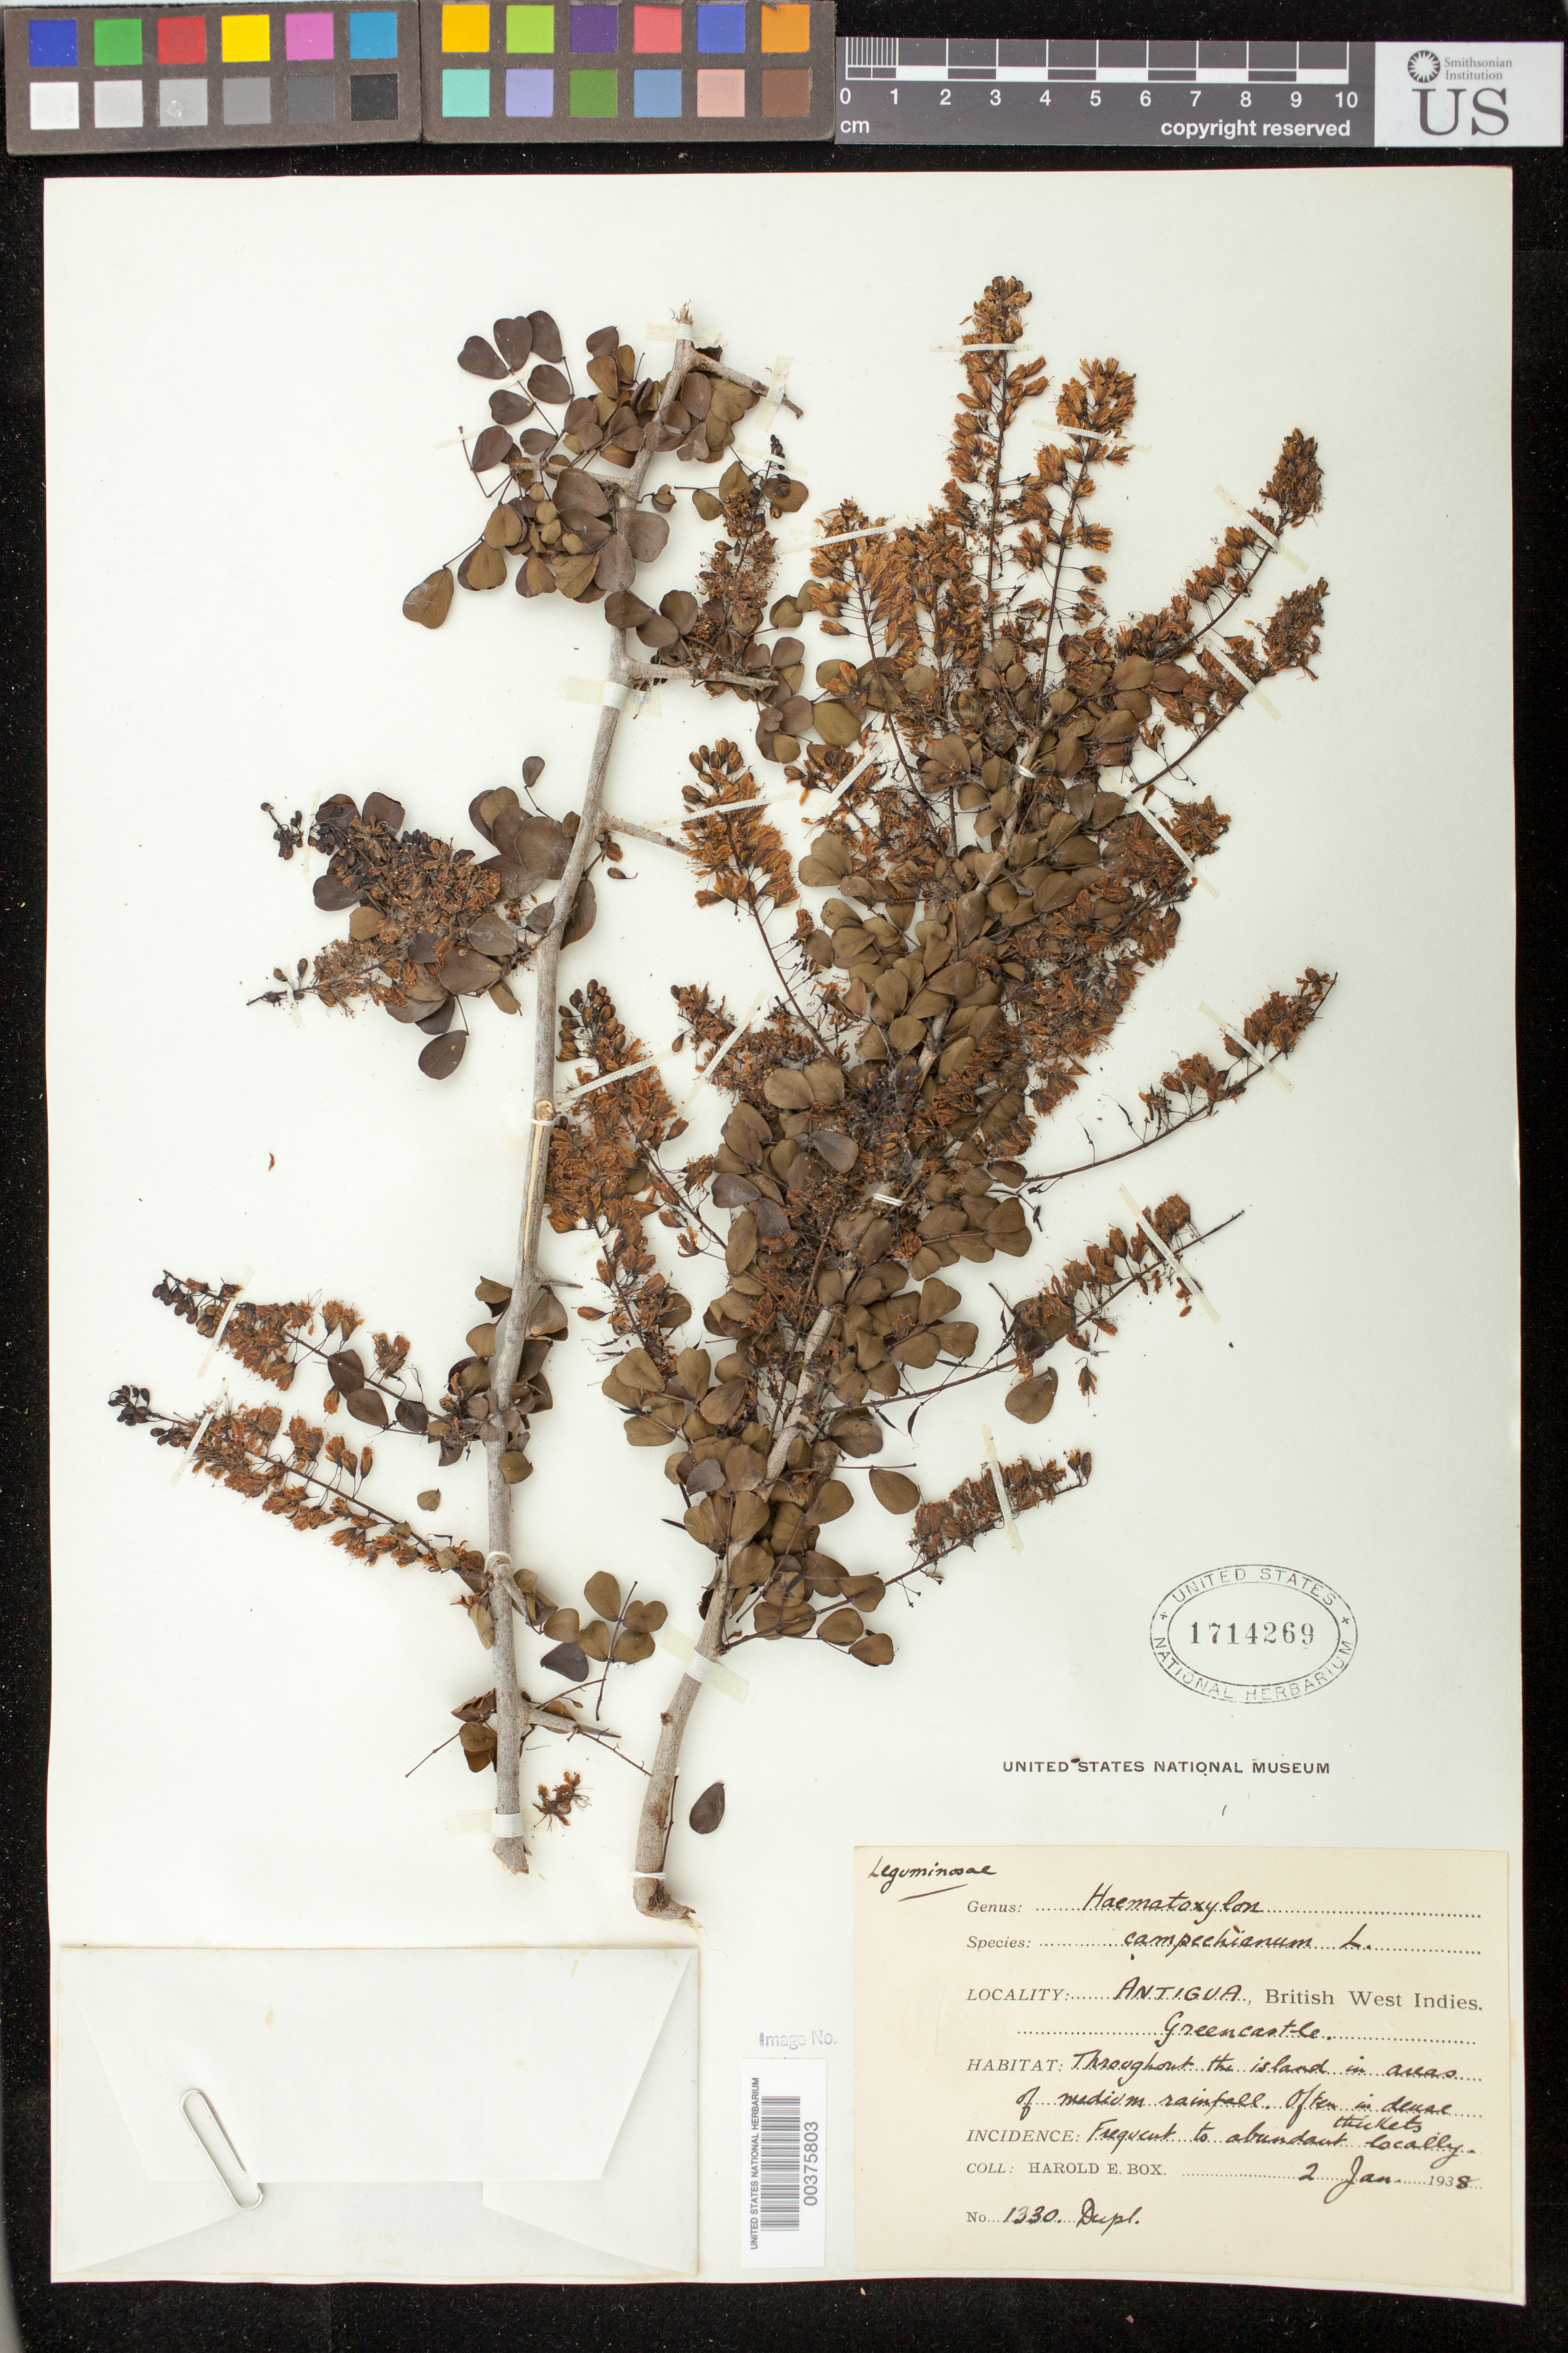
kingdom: Plantae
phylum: Tracheophyta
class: Magnoliopsida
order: Fabales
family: Fabaceae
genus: Haematoxylum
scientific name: Haematoxylum campechianum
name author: L.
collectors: H. E. Box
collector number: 1330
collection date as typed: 02 Jan 1938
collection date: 1938-01-02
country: Antigua and Barbuda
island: Antigua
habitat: Throughout the island in areas of medium rainfall; often in dense thickets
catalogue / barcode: US 1714269